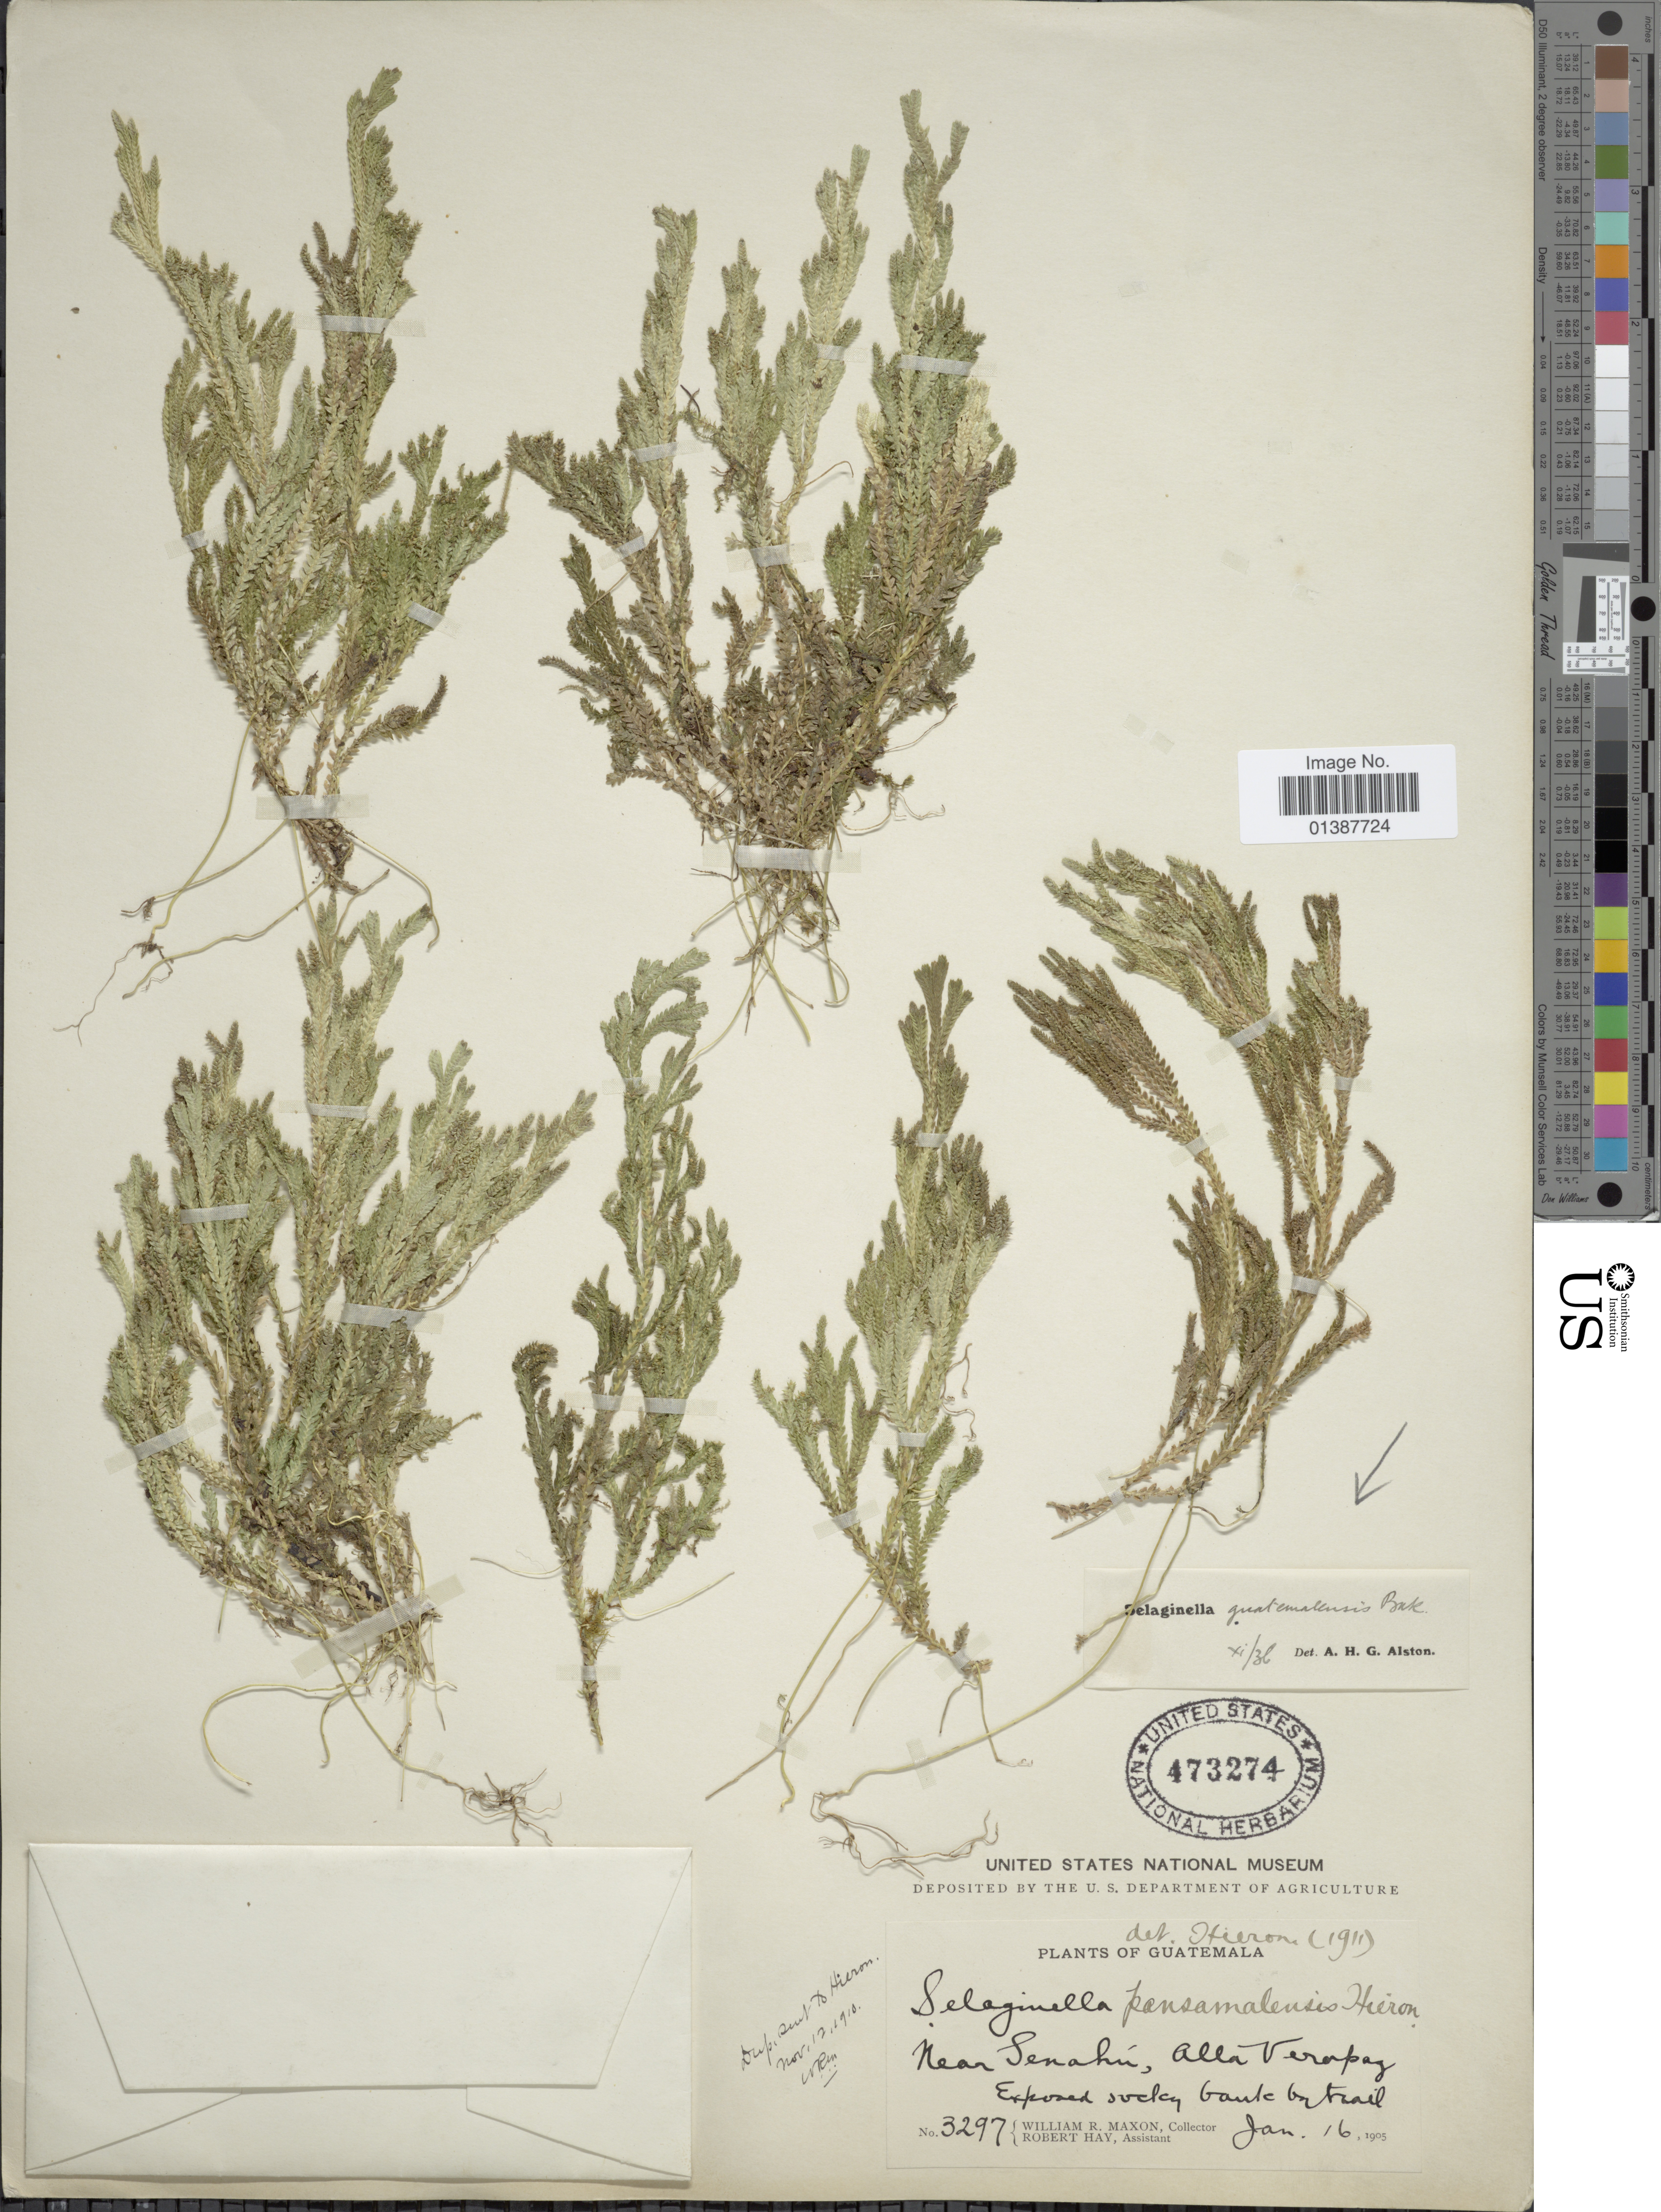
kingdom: Plantae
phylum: Tracheophyta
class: Lycopodiopsida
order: Selaginellales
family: Selaginellaceae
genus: Selaginella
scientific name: Selaginella guatemalensis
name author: Baker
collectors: W. R. Maxon & R. Hay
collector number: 3297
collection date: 1905-01-16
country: Guatemala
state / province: Alta Verapaz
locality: Near Senahú, Alta Verapaz. Exposed rocky trail by bank.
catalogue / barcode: US 473274